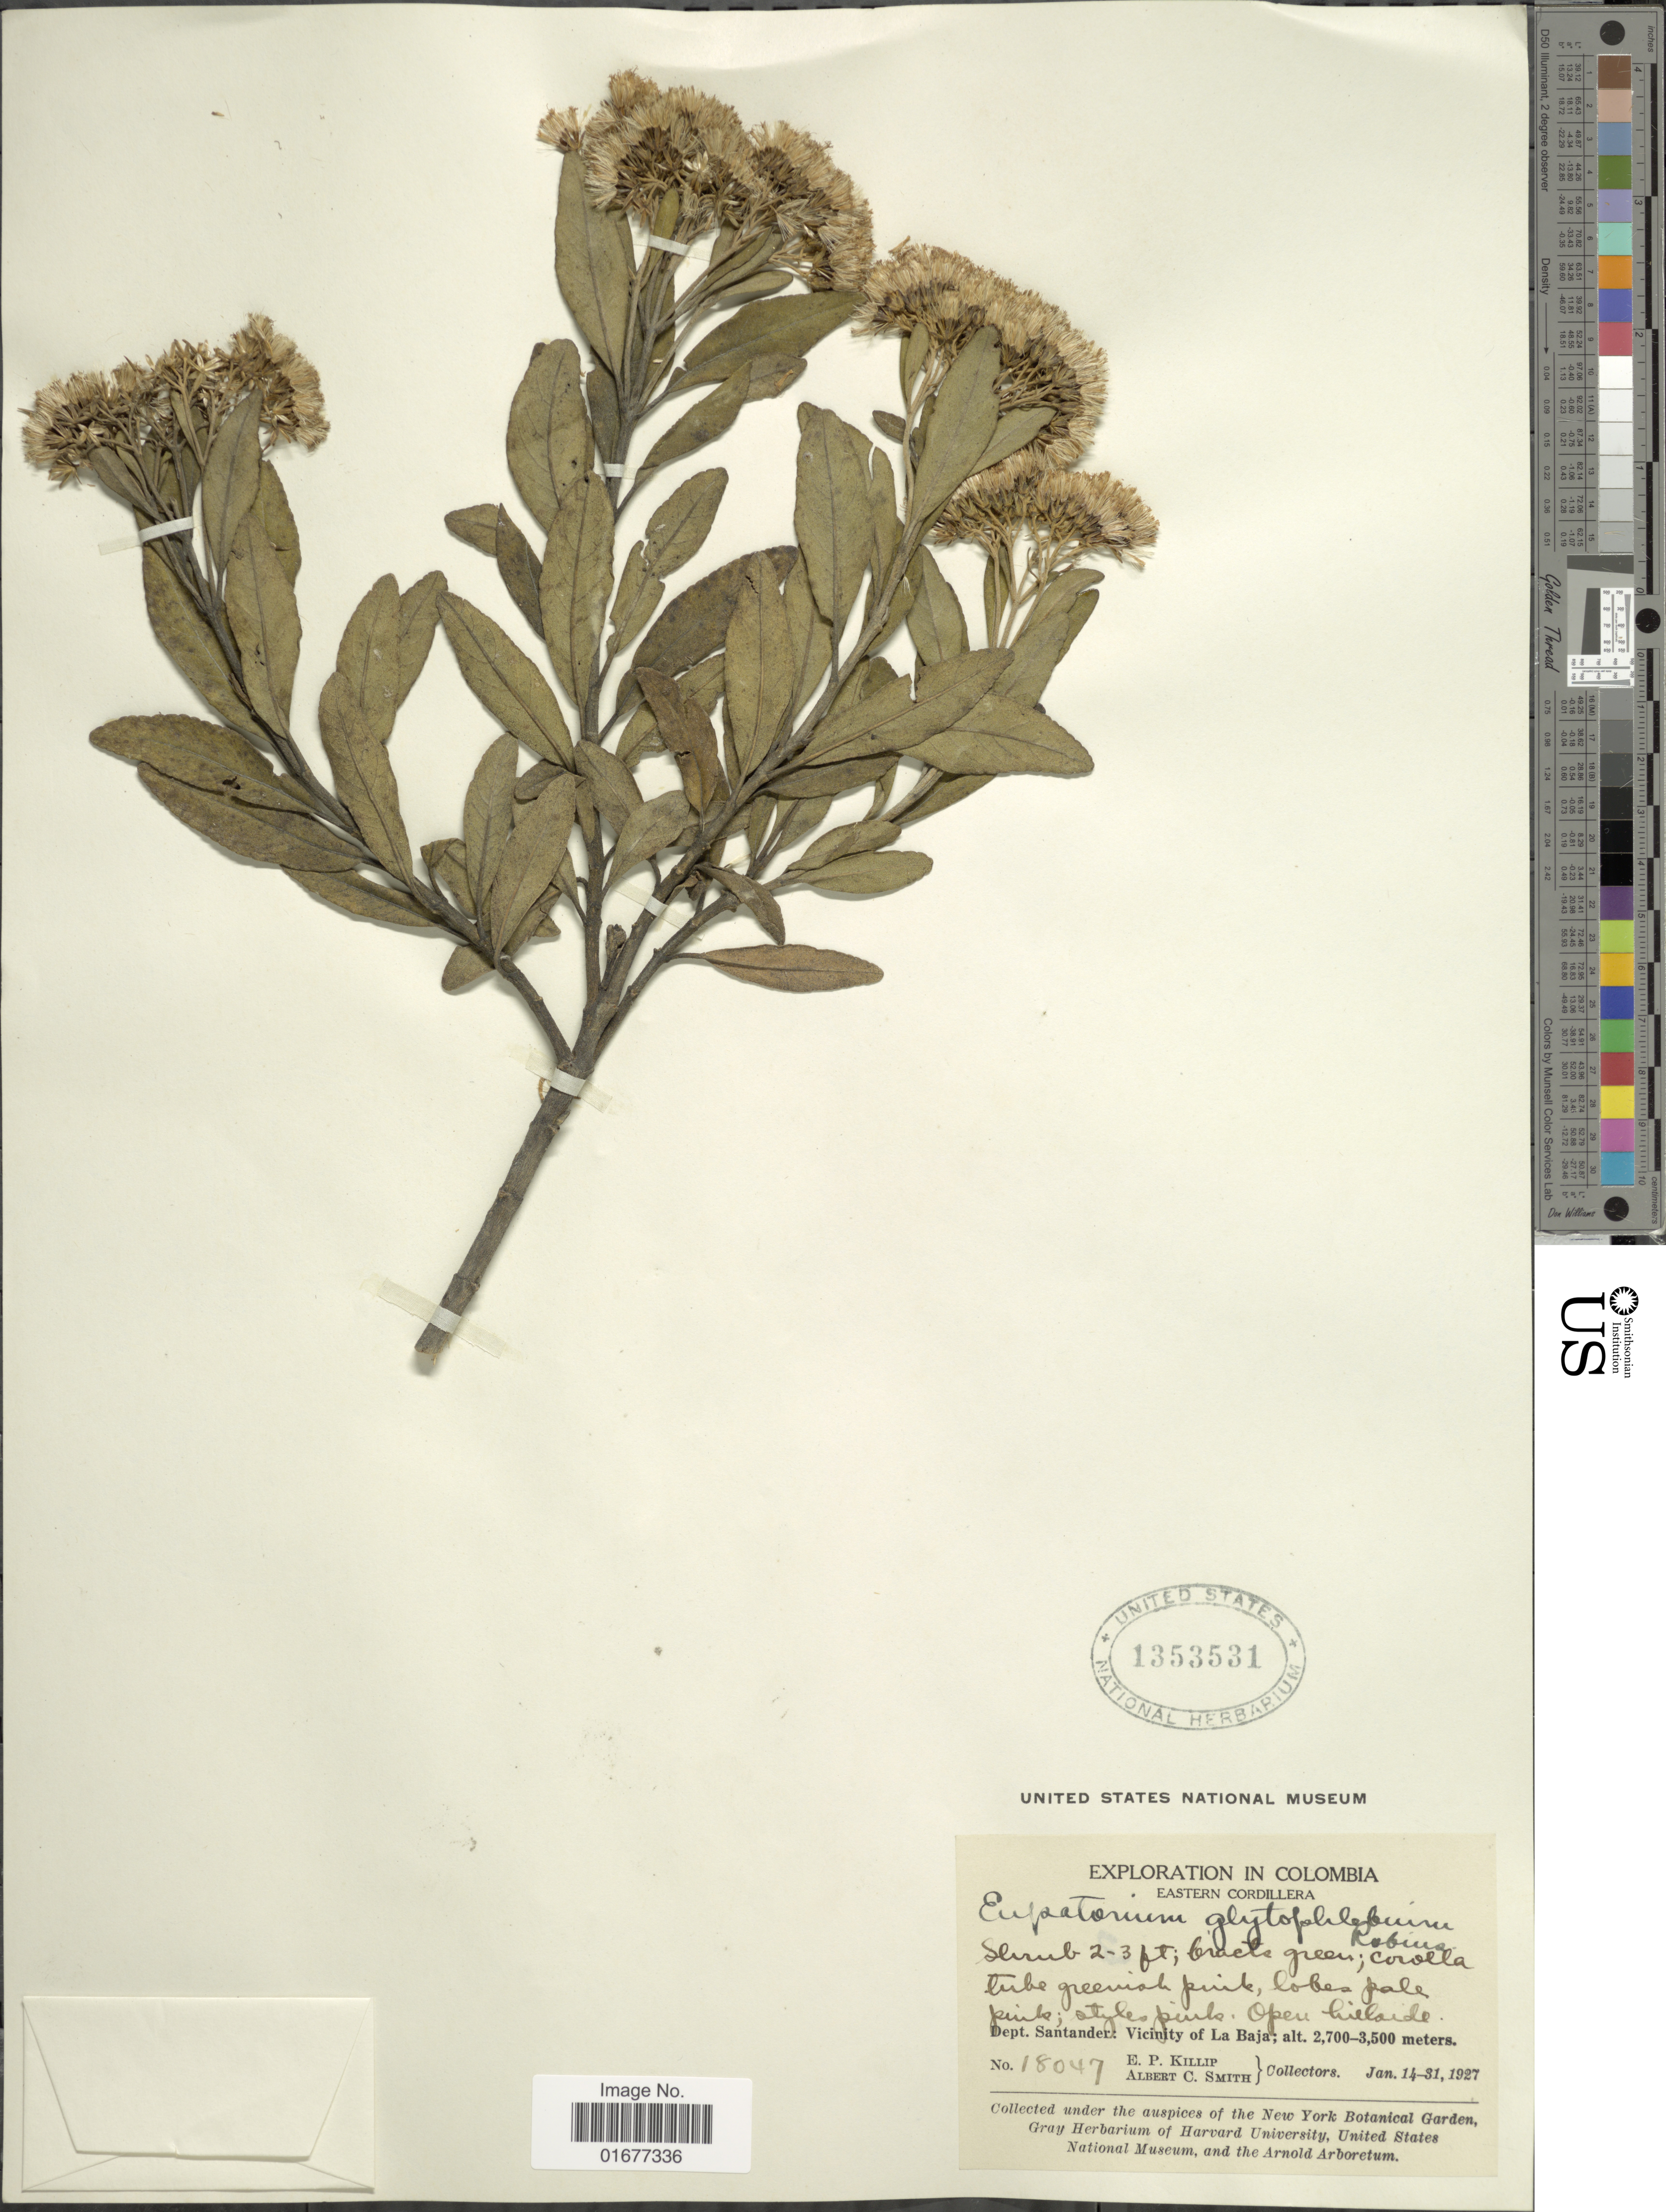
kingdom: Plantae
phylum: Tracheophyta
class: Magnoliopsida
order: Asterales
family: Asteraceae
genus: Ageratina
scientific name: Ageratina glyptophlebia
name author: (B.L. Rob.) R.M. King & H. Rob.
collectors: E. P. Killip & A. C. Smith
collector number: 18047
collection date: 1927-01-14/1927-01-31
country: Colombia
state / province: Santander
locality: Eastern Cordillera, Vicinity of La Baja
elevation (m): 2700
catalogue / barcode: US 1353531